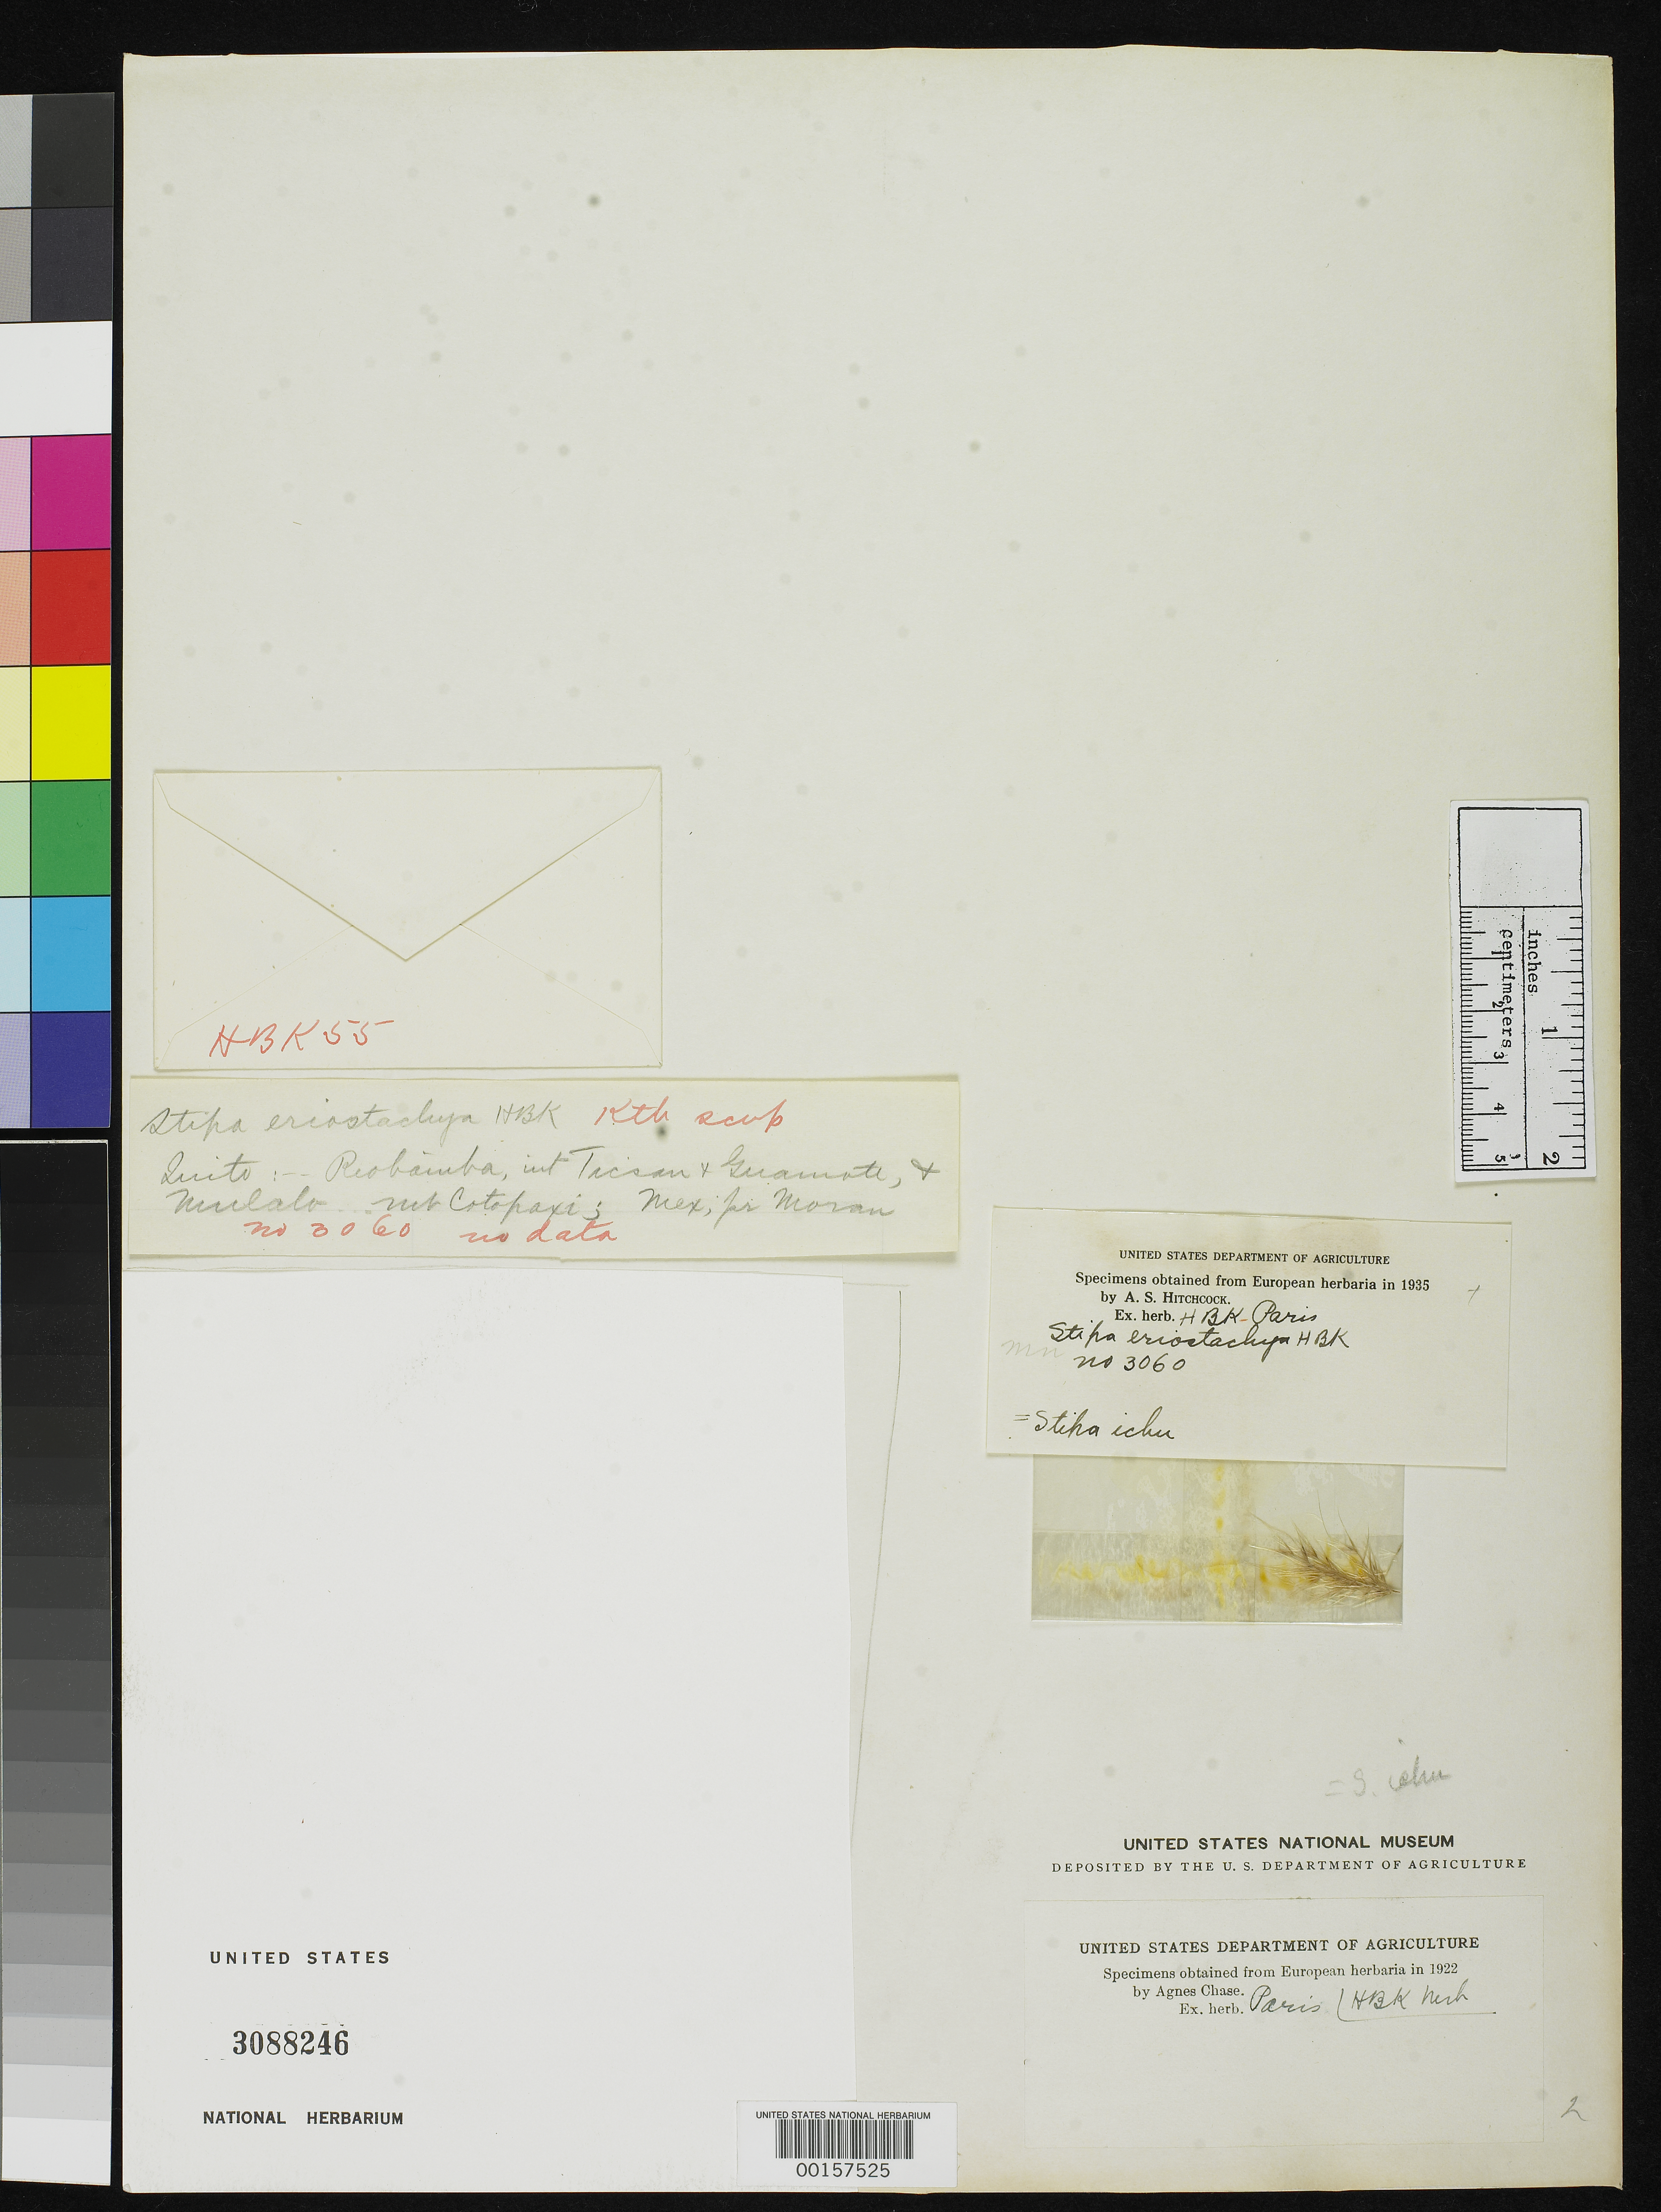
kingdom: Plantae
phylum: Tracheophyta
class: Liliopsida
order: Poales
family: Poaceae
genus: Stipa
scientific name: Stipa eriostachya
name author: Kunth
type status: Type Fragment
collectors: F. W. Humboldt & A. J. A. Bonpland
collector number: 3060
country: Ecuador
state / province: Pichincha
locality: Quito, Riobamba, between Ticsan & Guamote & Mulalo, Mt. Cotopaxi.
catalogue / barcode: US 3088246